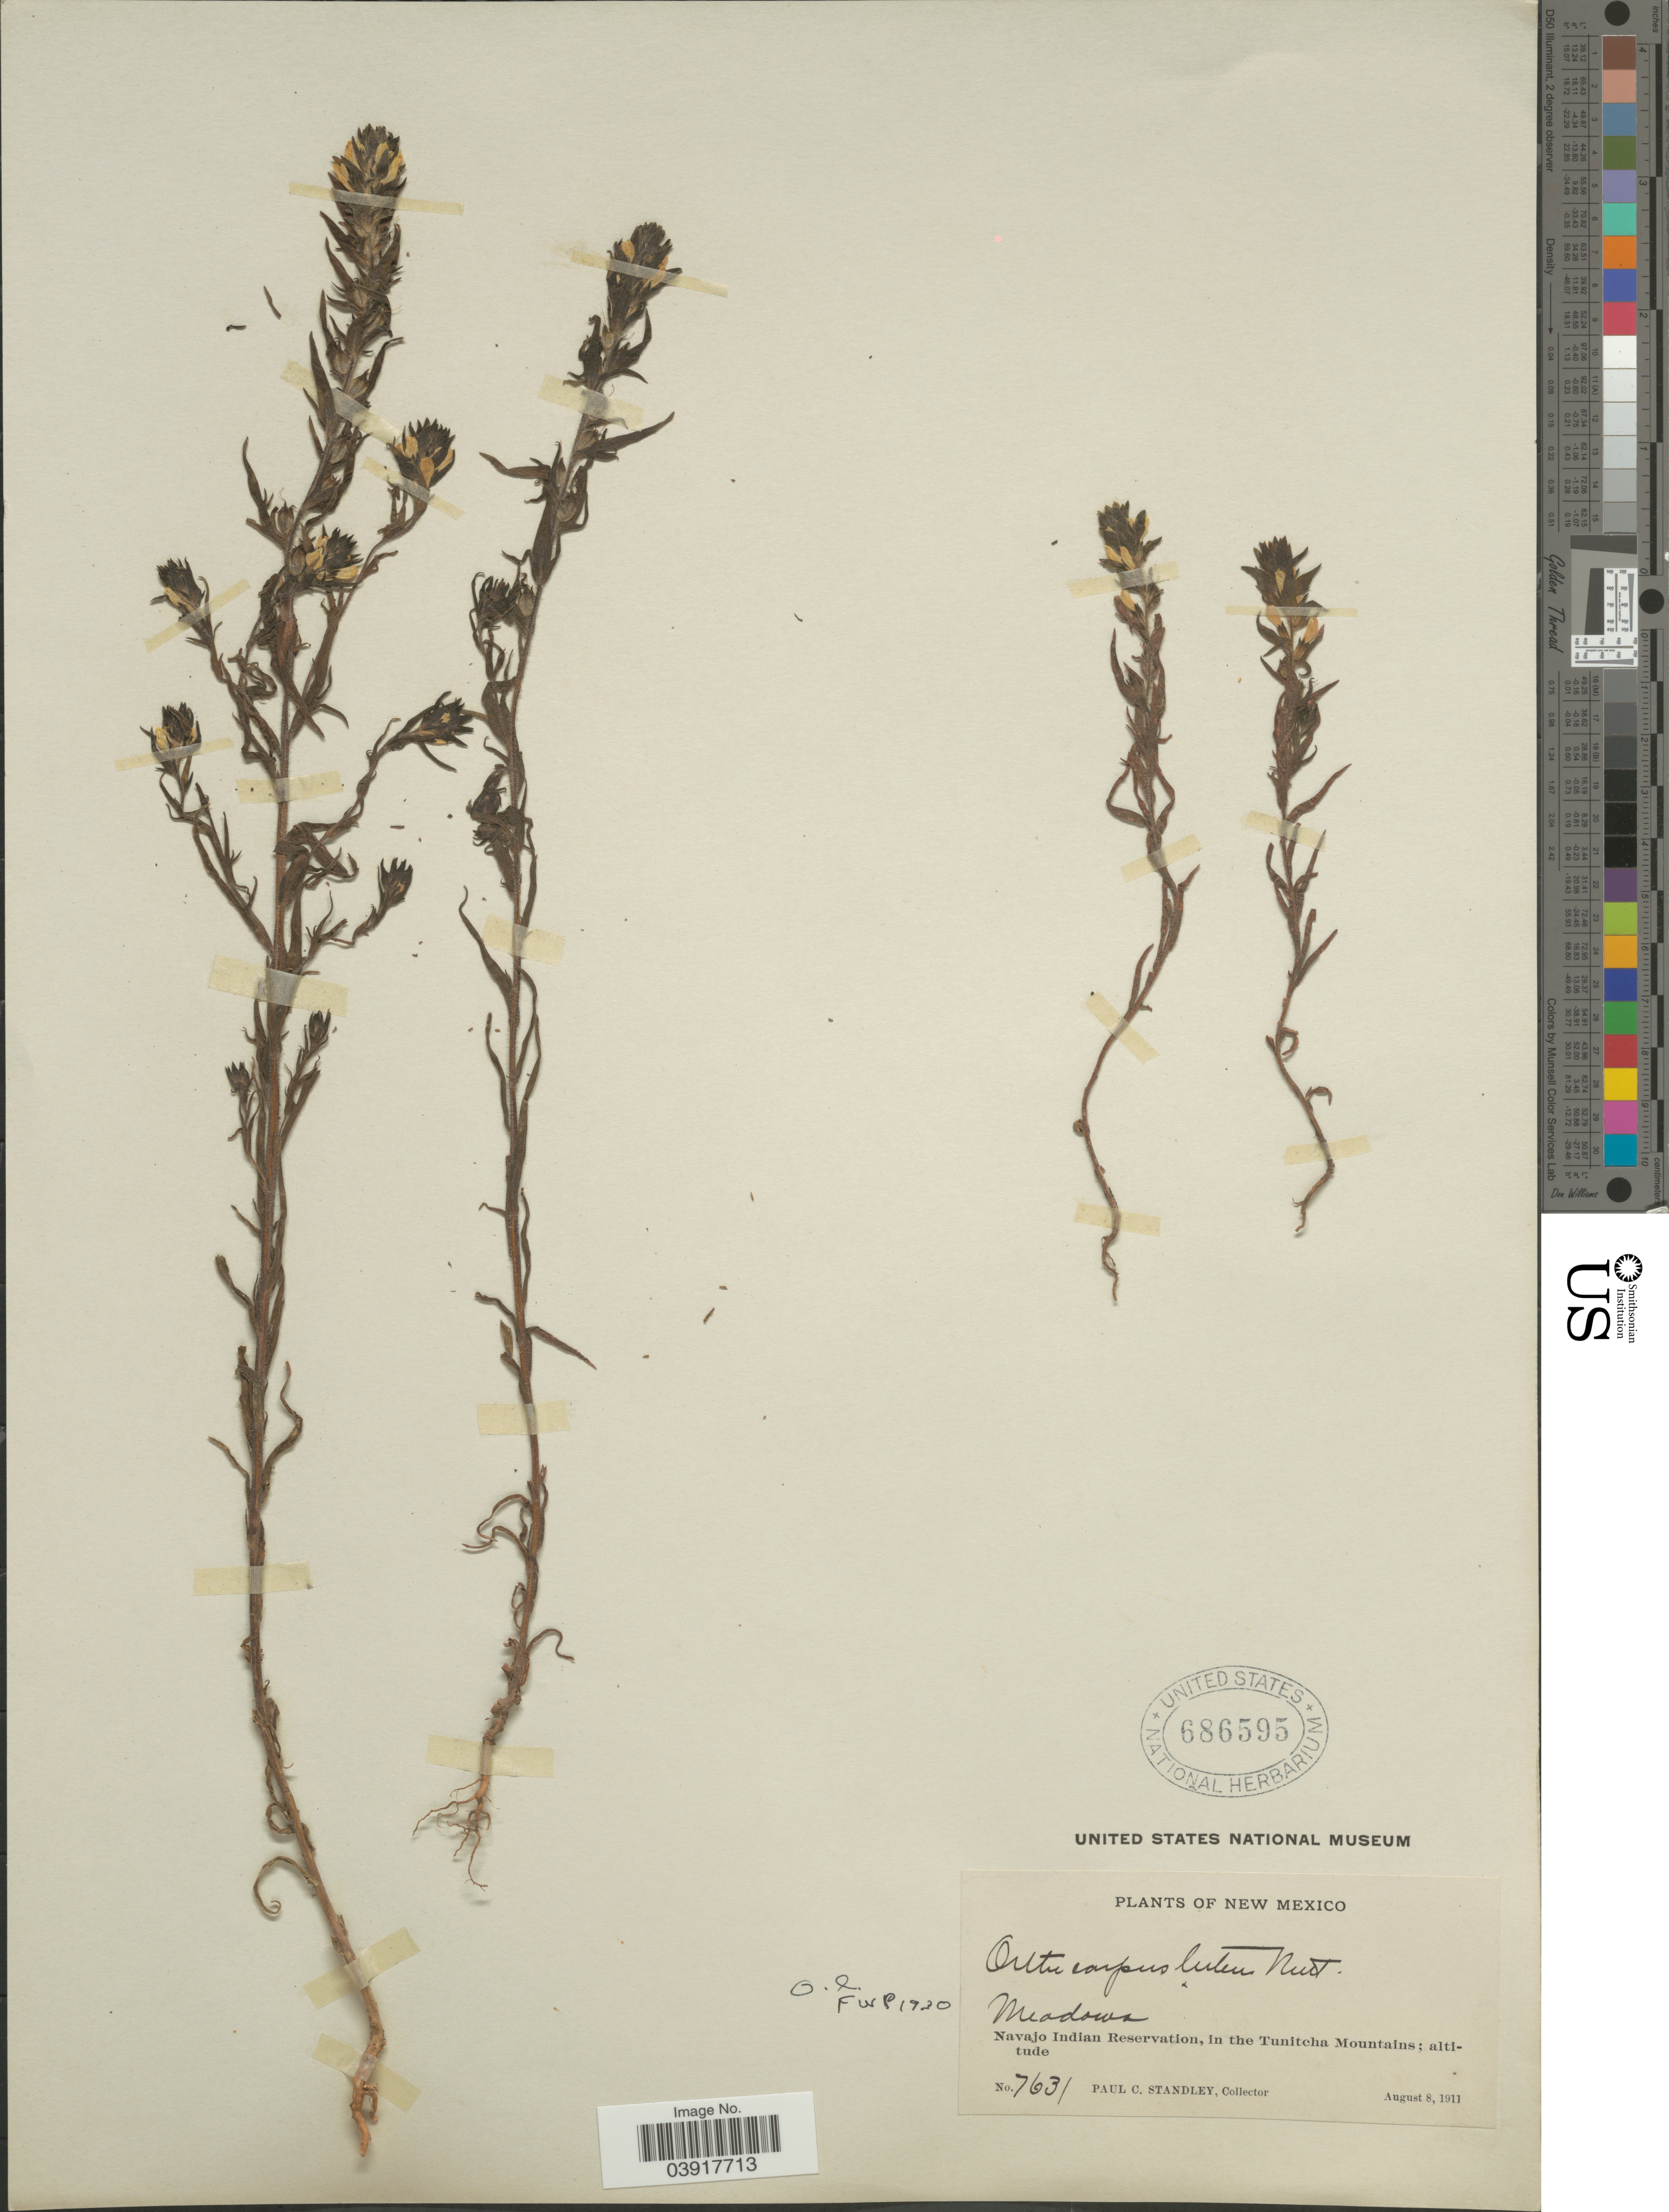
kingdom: Plantae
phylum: Tracheophyta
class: Magnoliopsida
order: Lamiales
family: Orobanchaceae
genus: Orthocarpus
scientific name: Orthocarpus luteus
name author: Nutt.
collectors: P. C. Standley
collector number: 7631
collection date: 1911-08-08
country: United States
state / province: New Mexico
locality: Navajo Indian Reservation, in the Tunitcha Mountains.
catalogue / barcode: US 686595